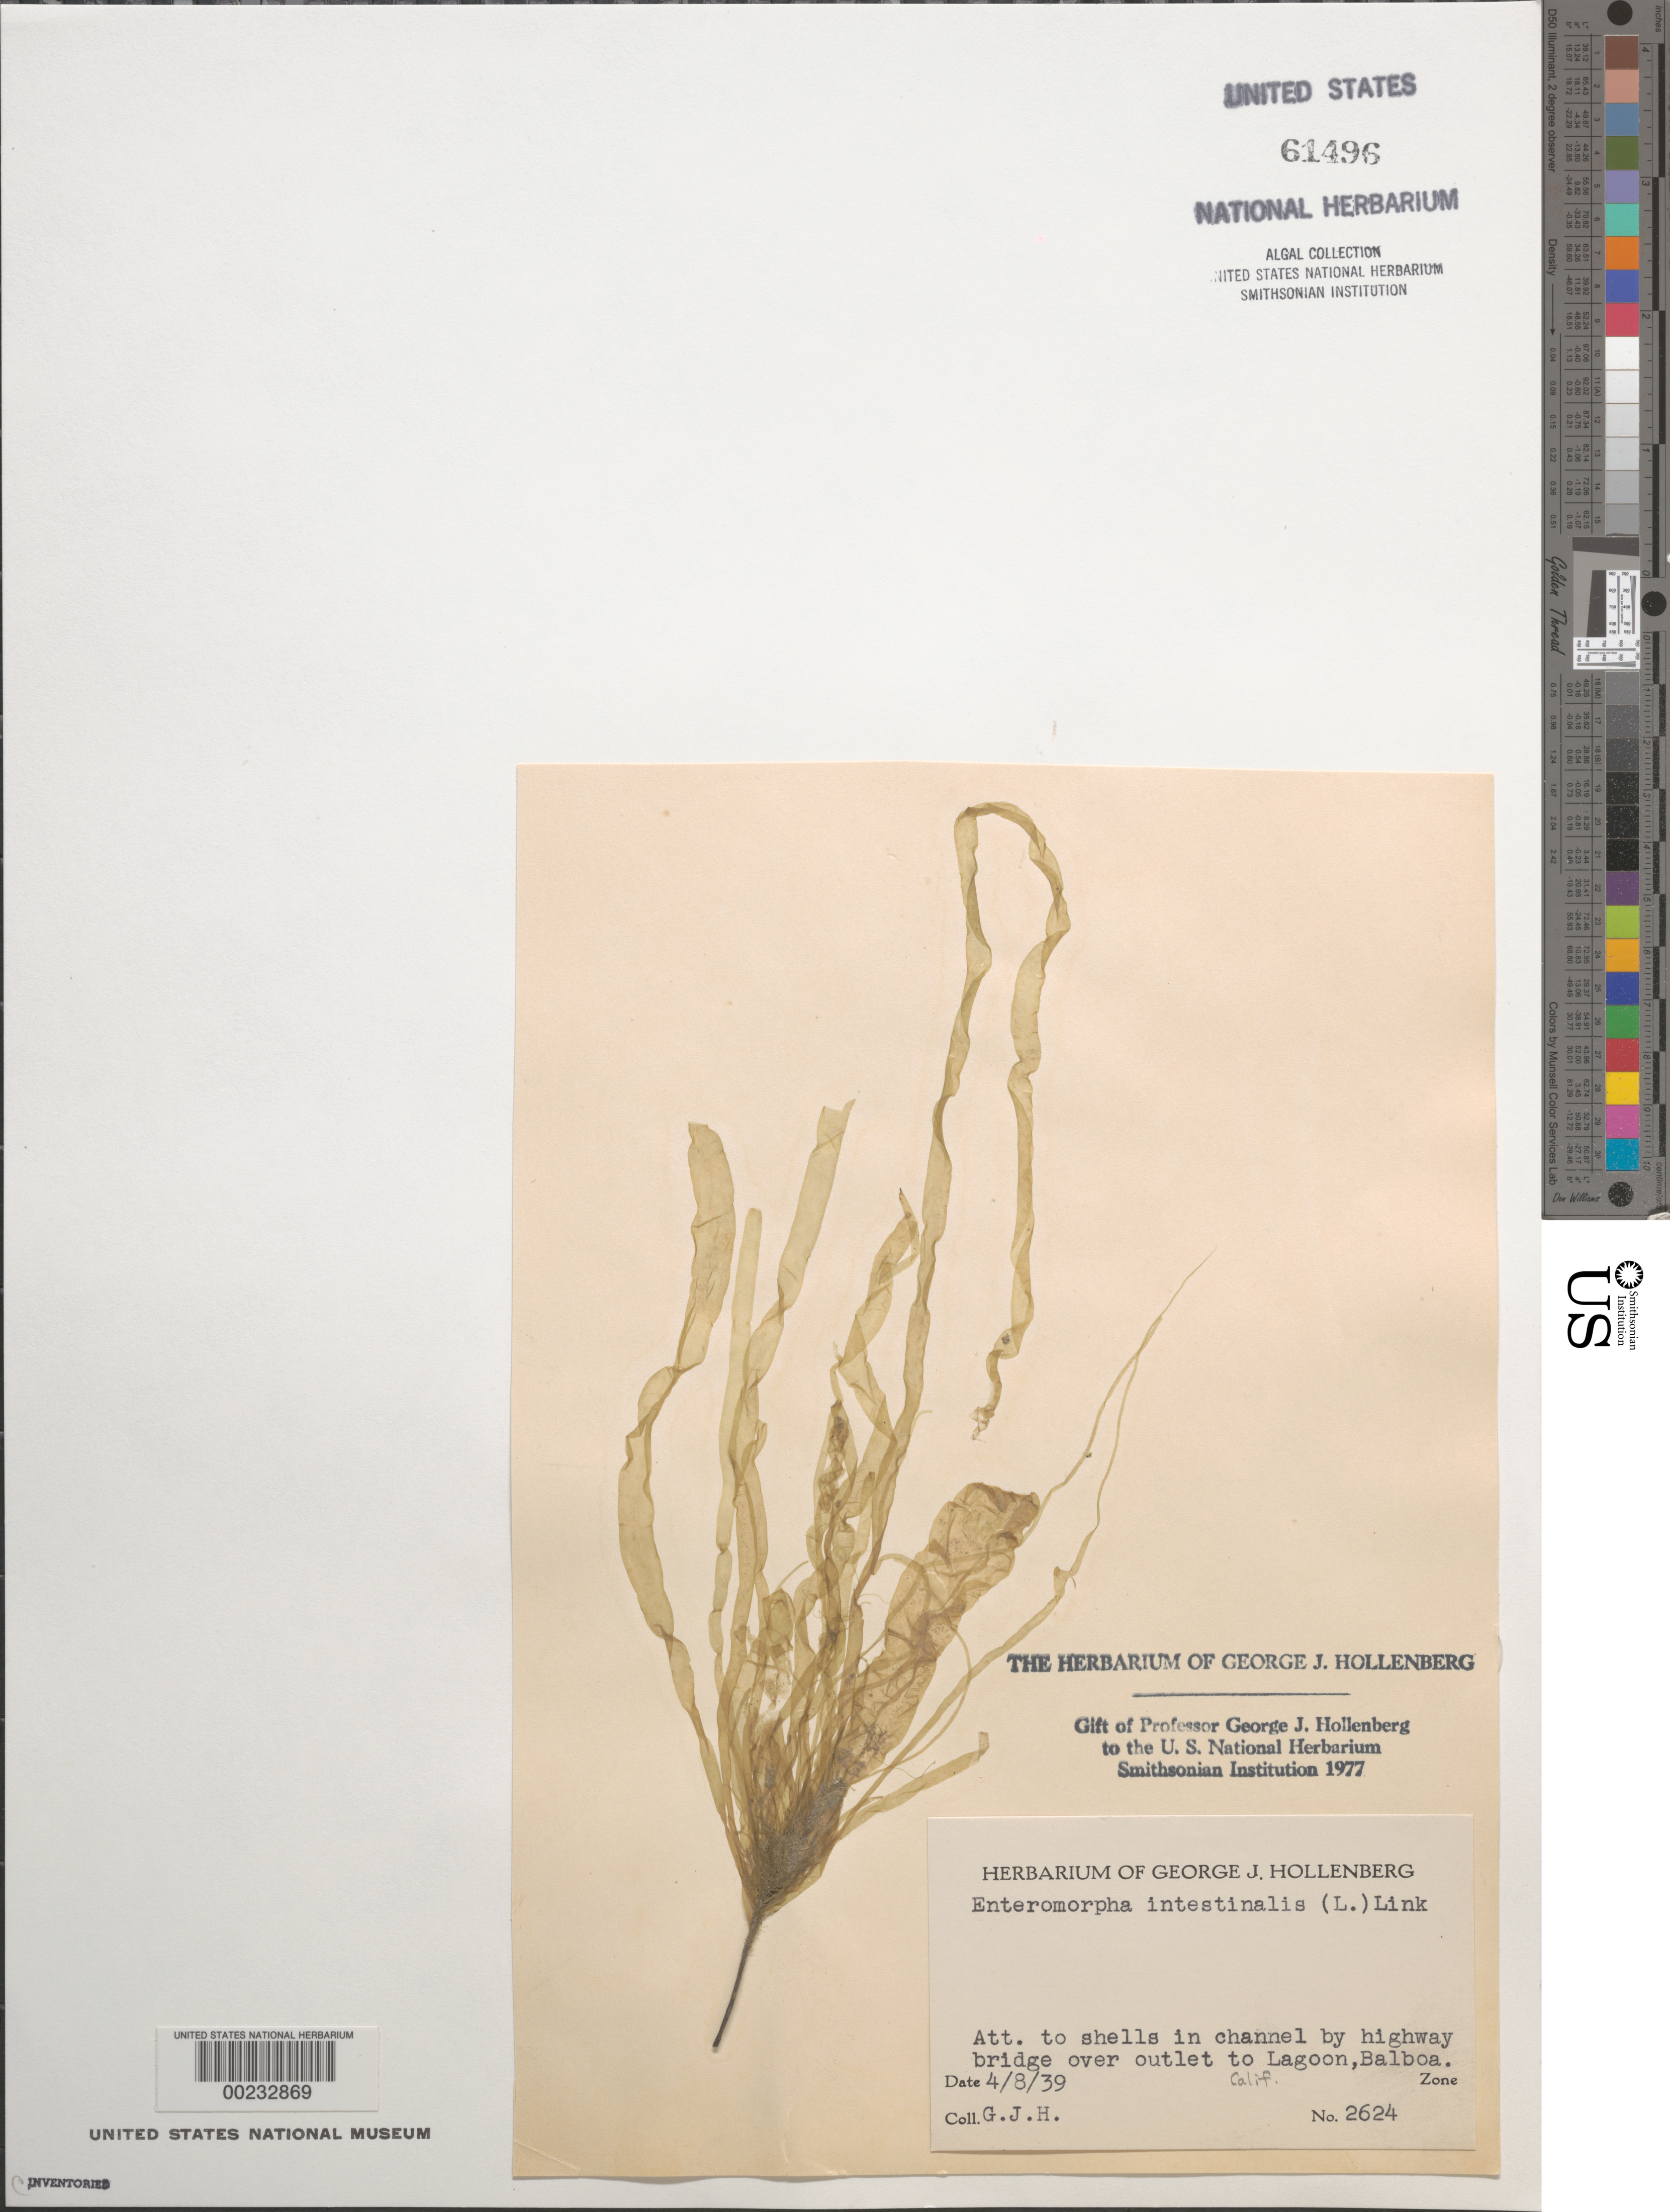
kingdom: Plantae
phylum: Chlorophyta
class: Ulvophyceae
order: Ulvales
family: Ulvaceae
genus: Ulva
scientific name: Ulva intestinalis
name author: L.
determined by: Algae name updating Project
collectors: G. Hollenberg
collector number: GJH 2624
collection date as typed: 08 Apr 1939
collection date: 1939-04-08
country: United States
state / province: California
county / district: Orange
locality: Balboa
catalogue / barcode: US 61496